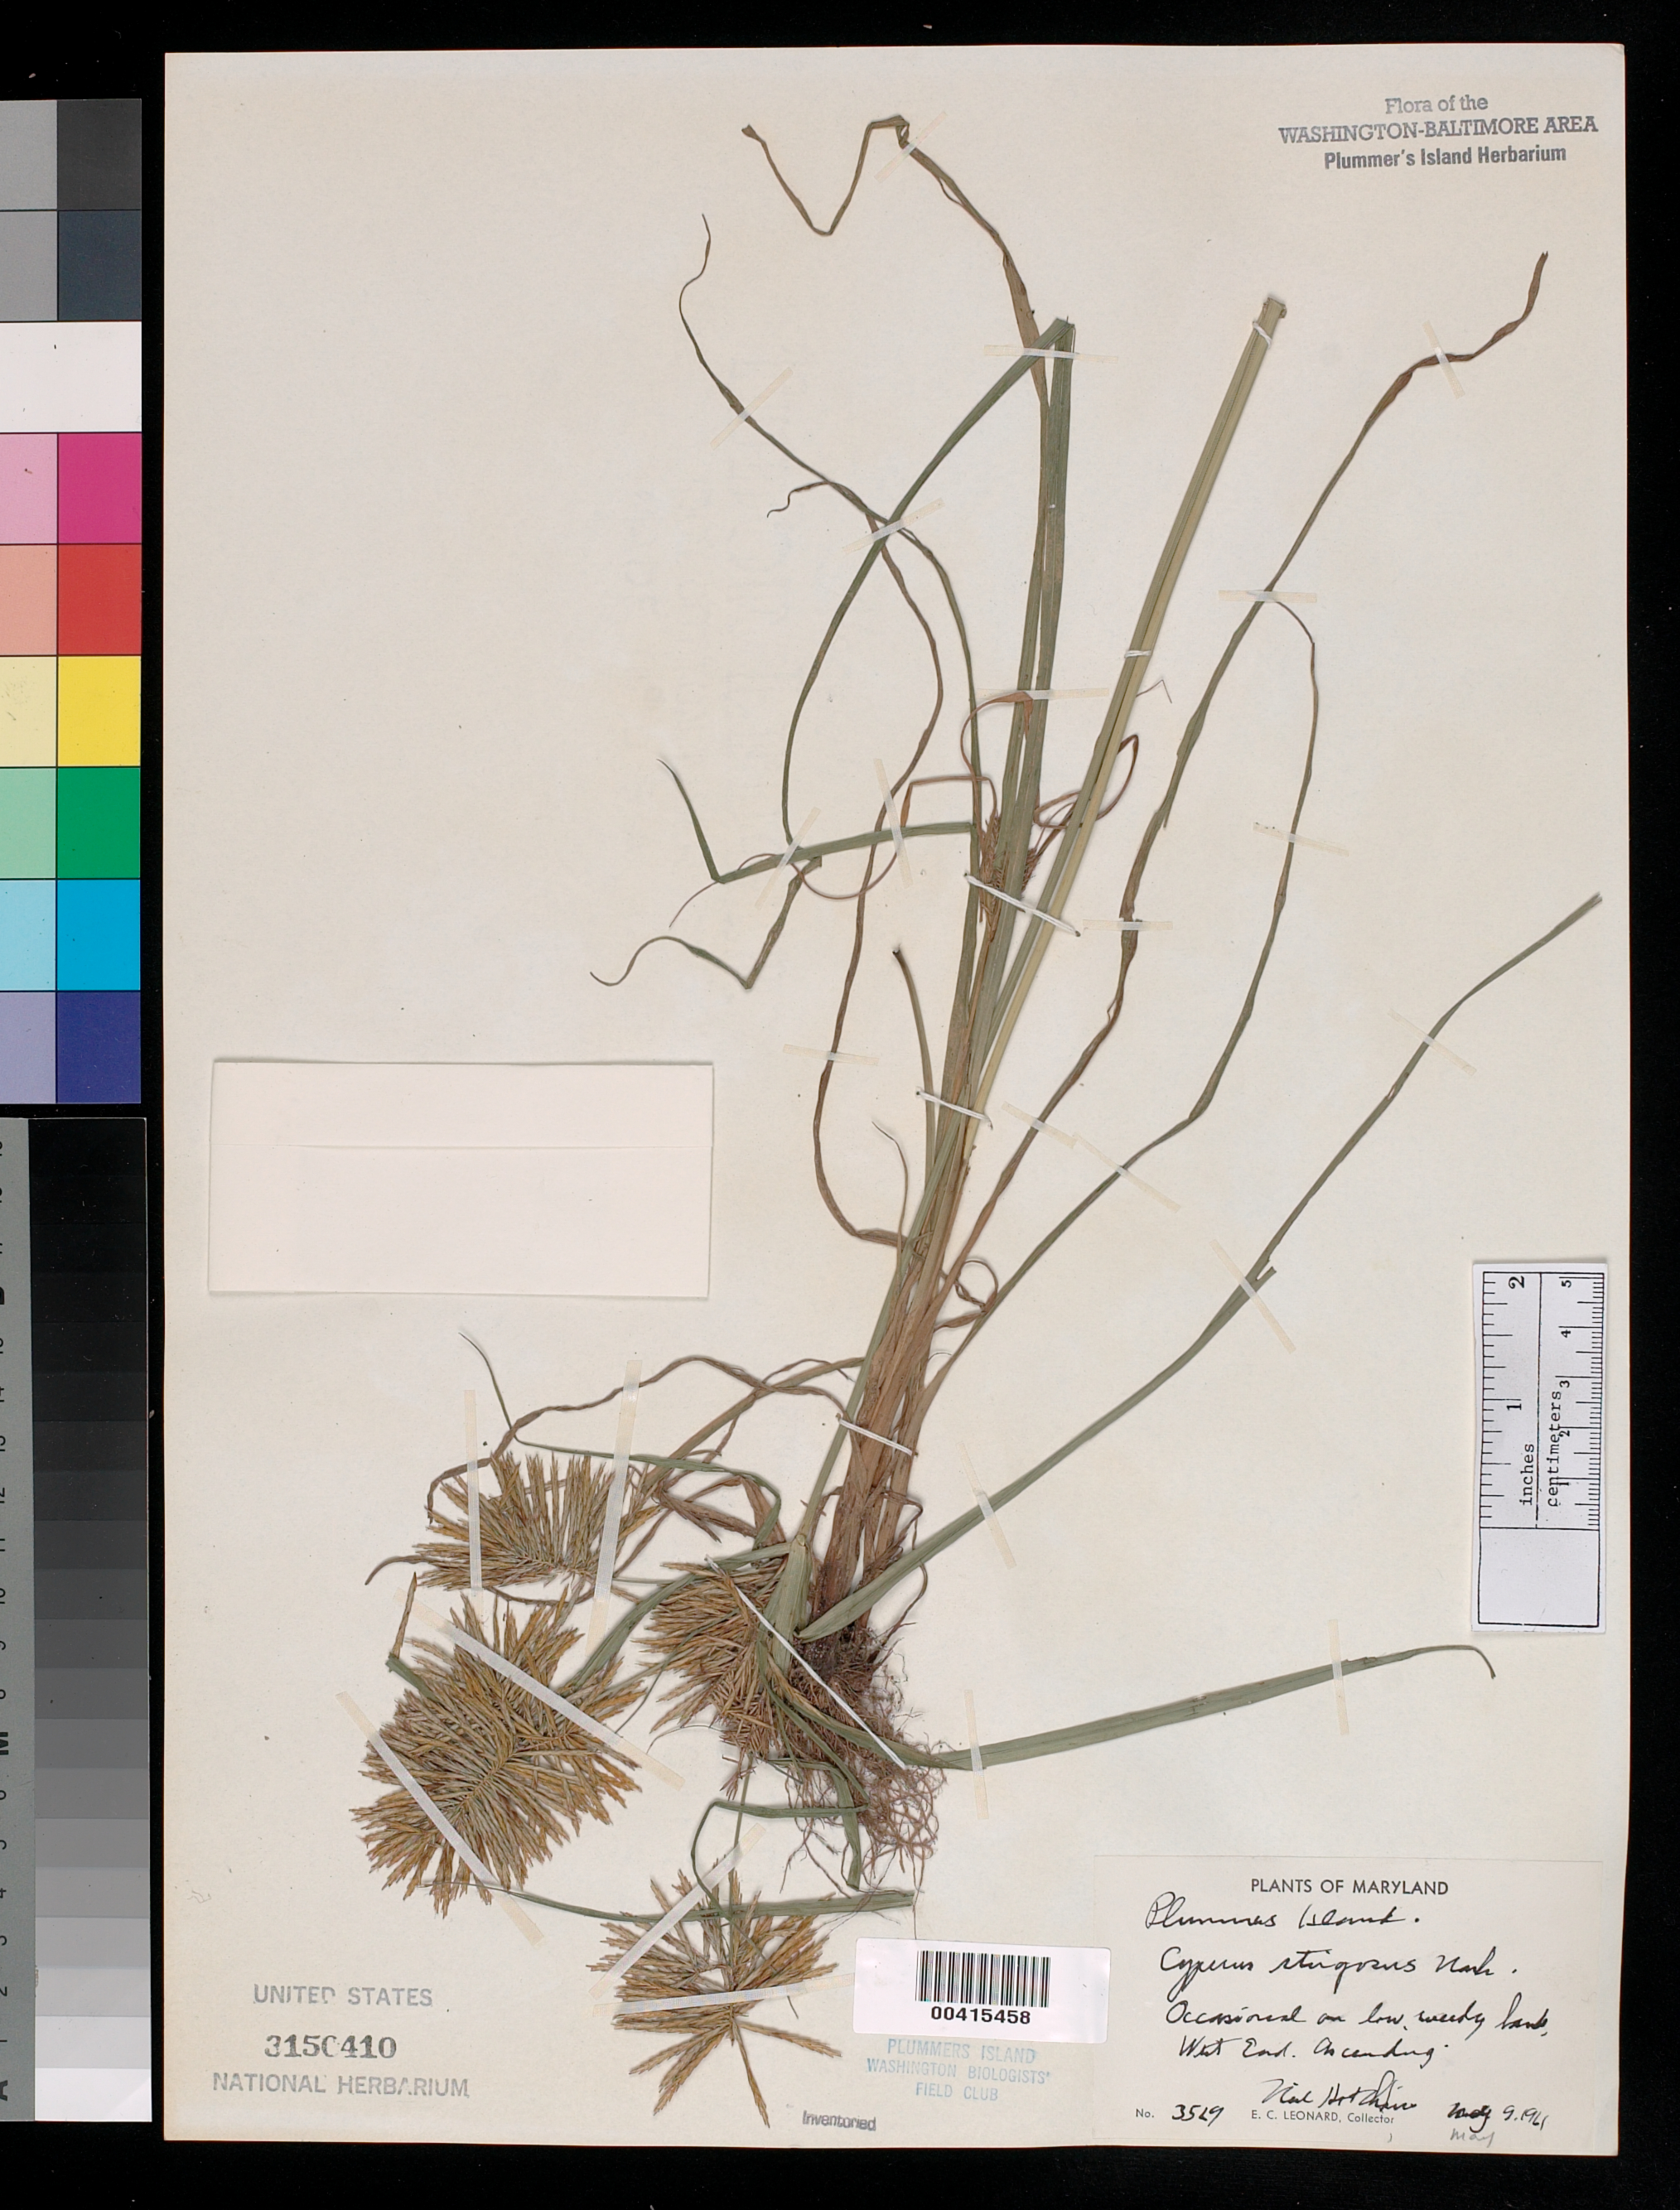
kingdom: Plantae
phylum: Tracheophyta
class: Liliopsida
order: Poales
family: Cyperaceae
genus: Cyperus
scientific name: Cyperus strigosus L.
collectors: E. C. Leonard & N. Hotchkiss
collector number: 3529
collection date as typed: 09 May 1961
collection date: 1961-05-09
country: United States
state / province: Maryland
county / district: Montgomery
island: Plummers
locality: Plummer's Island; west end C. & O. Canal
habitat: Low, weedy bank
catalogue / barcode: US 3150410